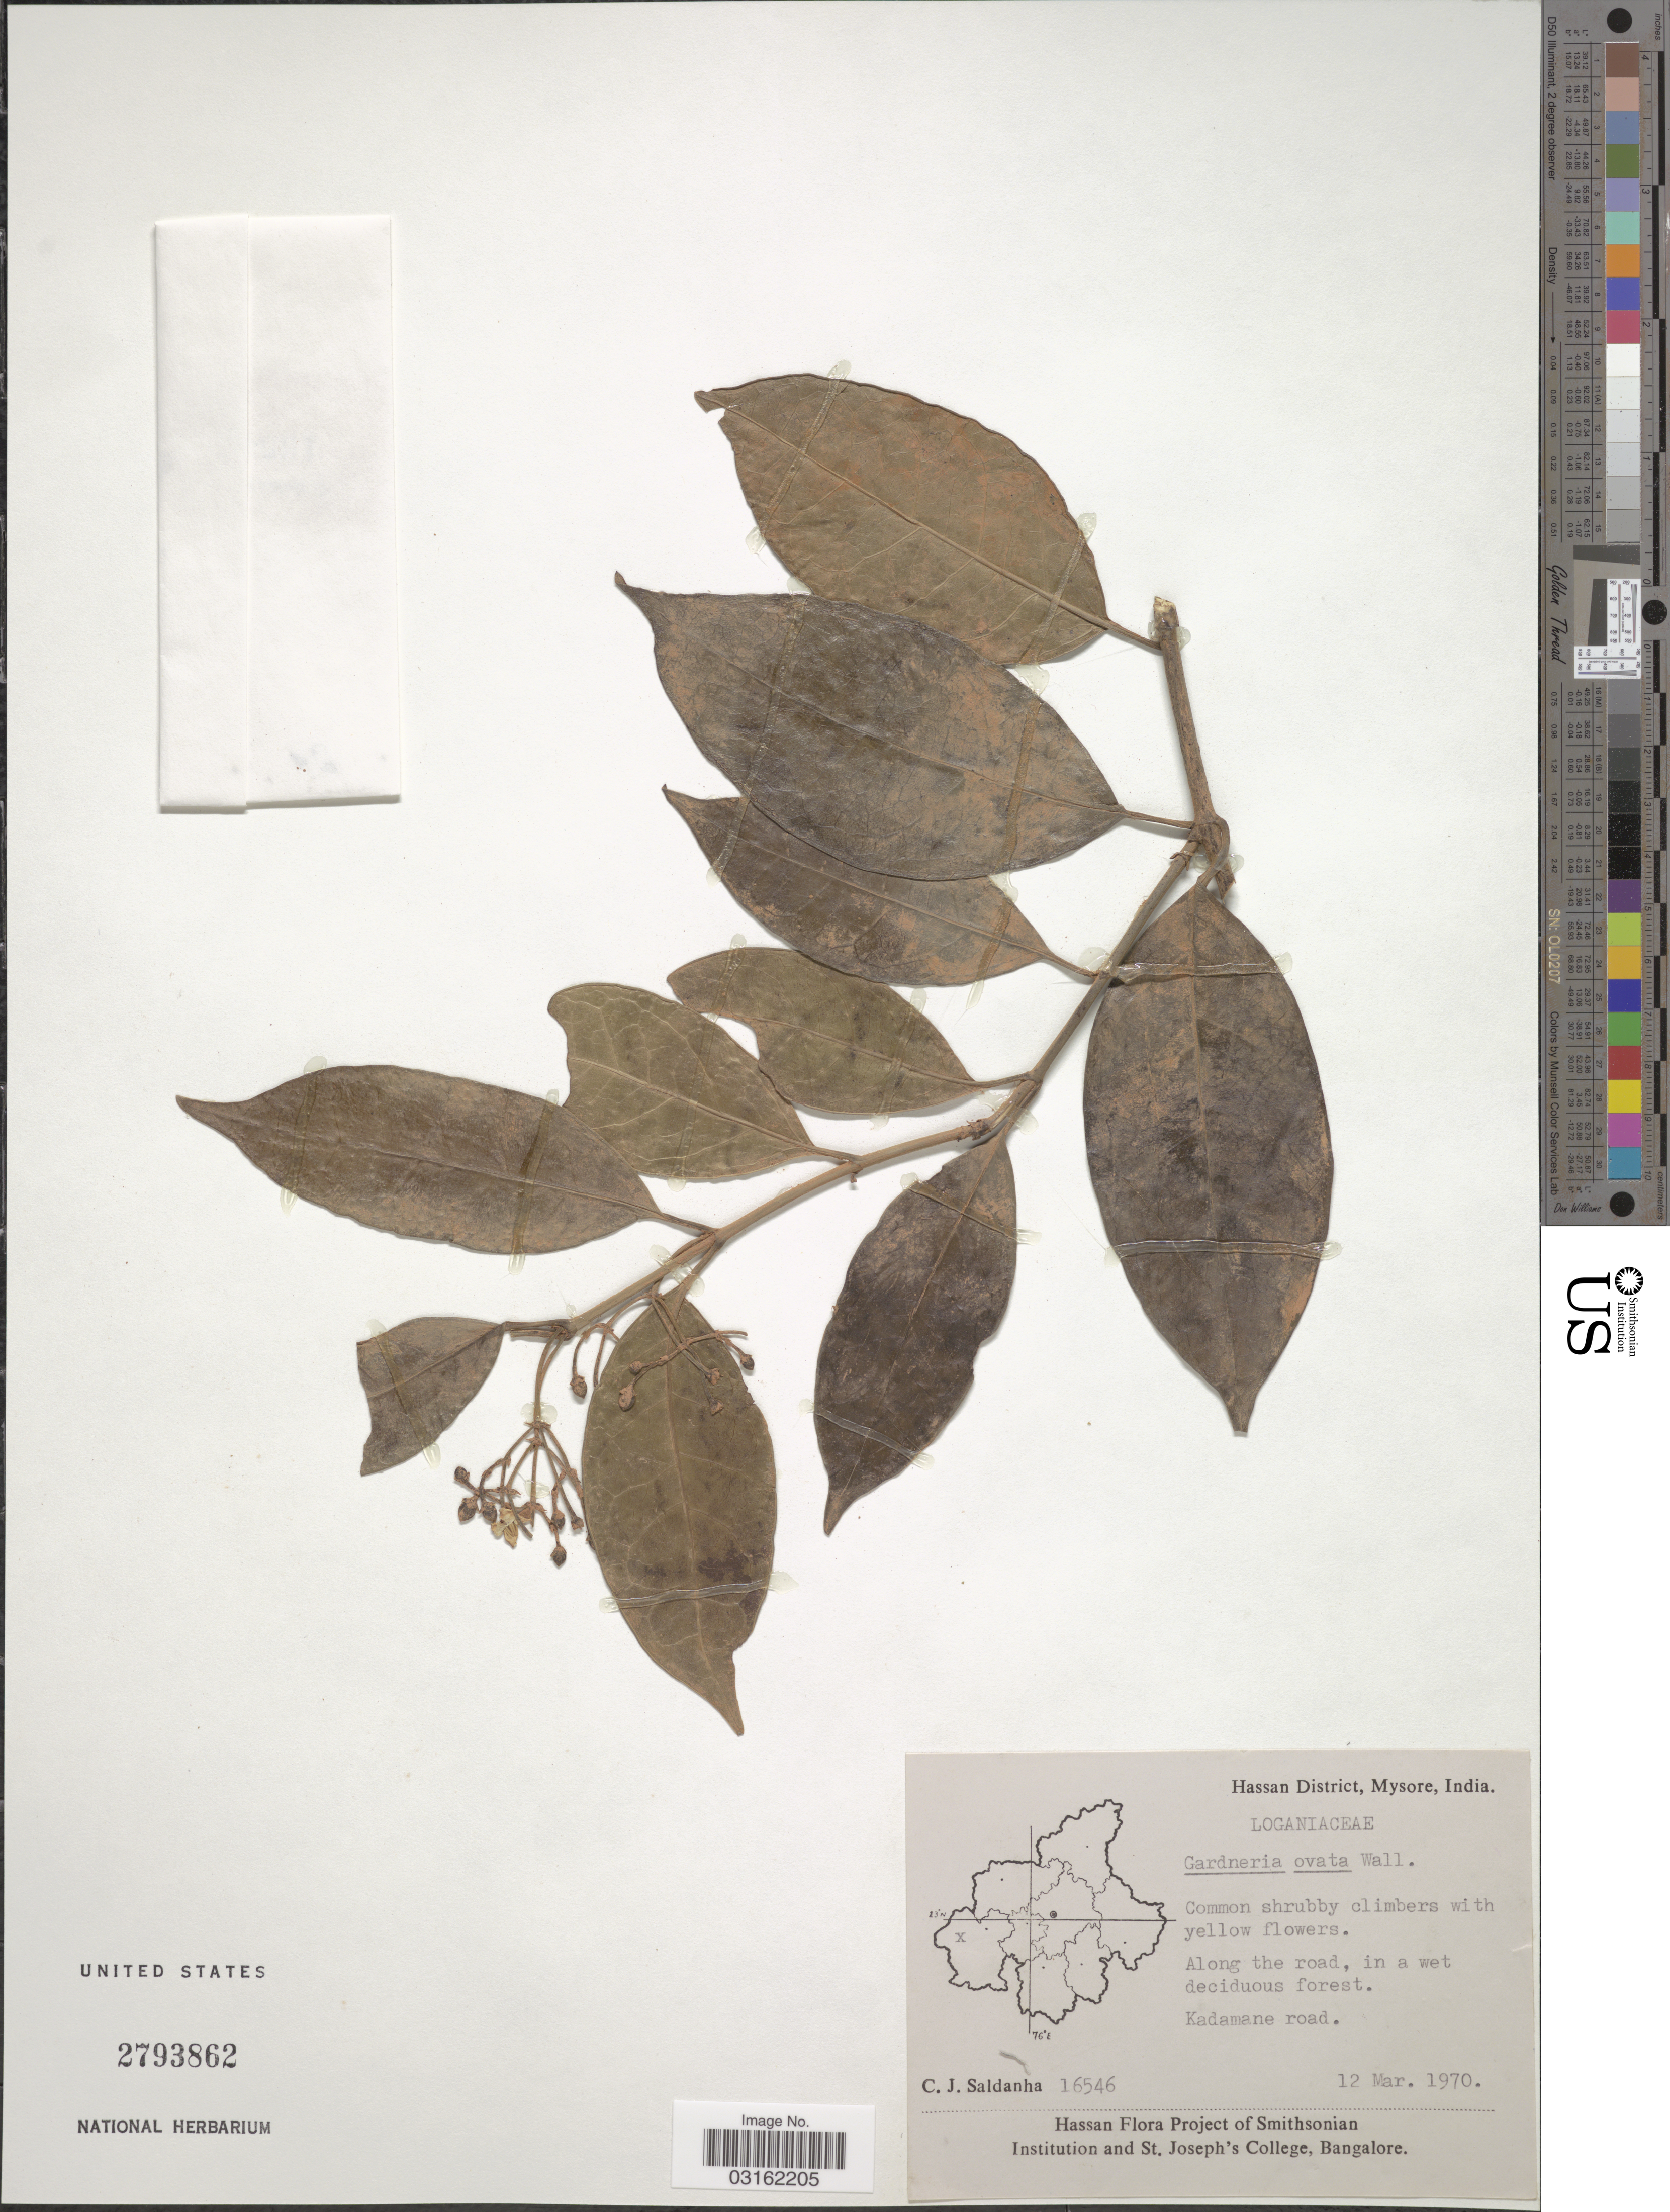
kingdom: Plantae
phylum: Tracheophyta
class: Magnoliopsida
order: Gentianales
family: Loganiaceae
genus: Gardneria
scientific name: Gardneria ovata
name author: Wall.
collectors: C. J. Saldanha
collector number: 16546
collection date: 1970-03-12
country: India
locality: Hassan District, Mysore, Kadamane road.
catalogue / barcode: US 2793862